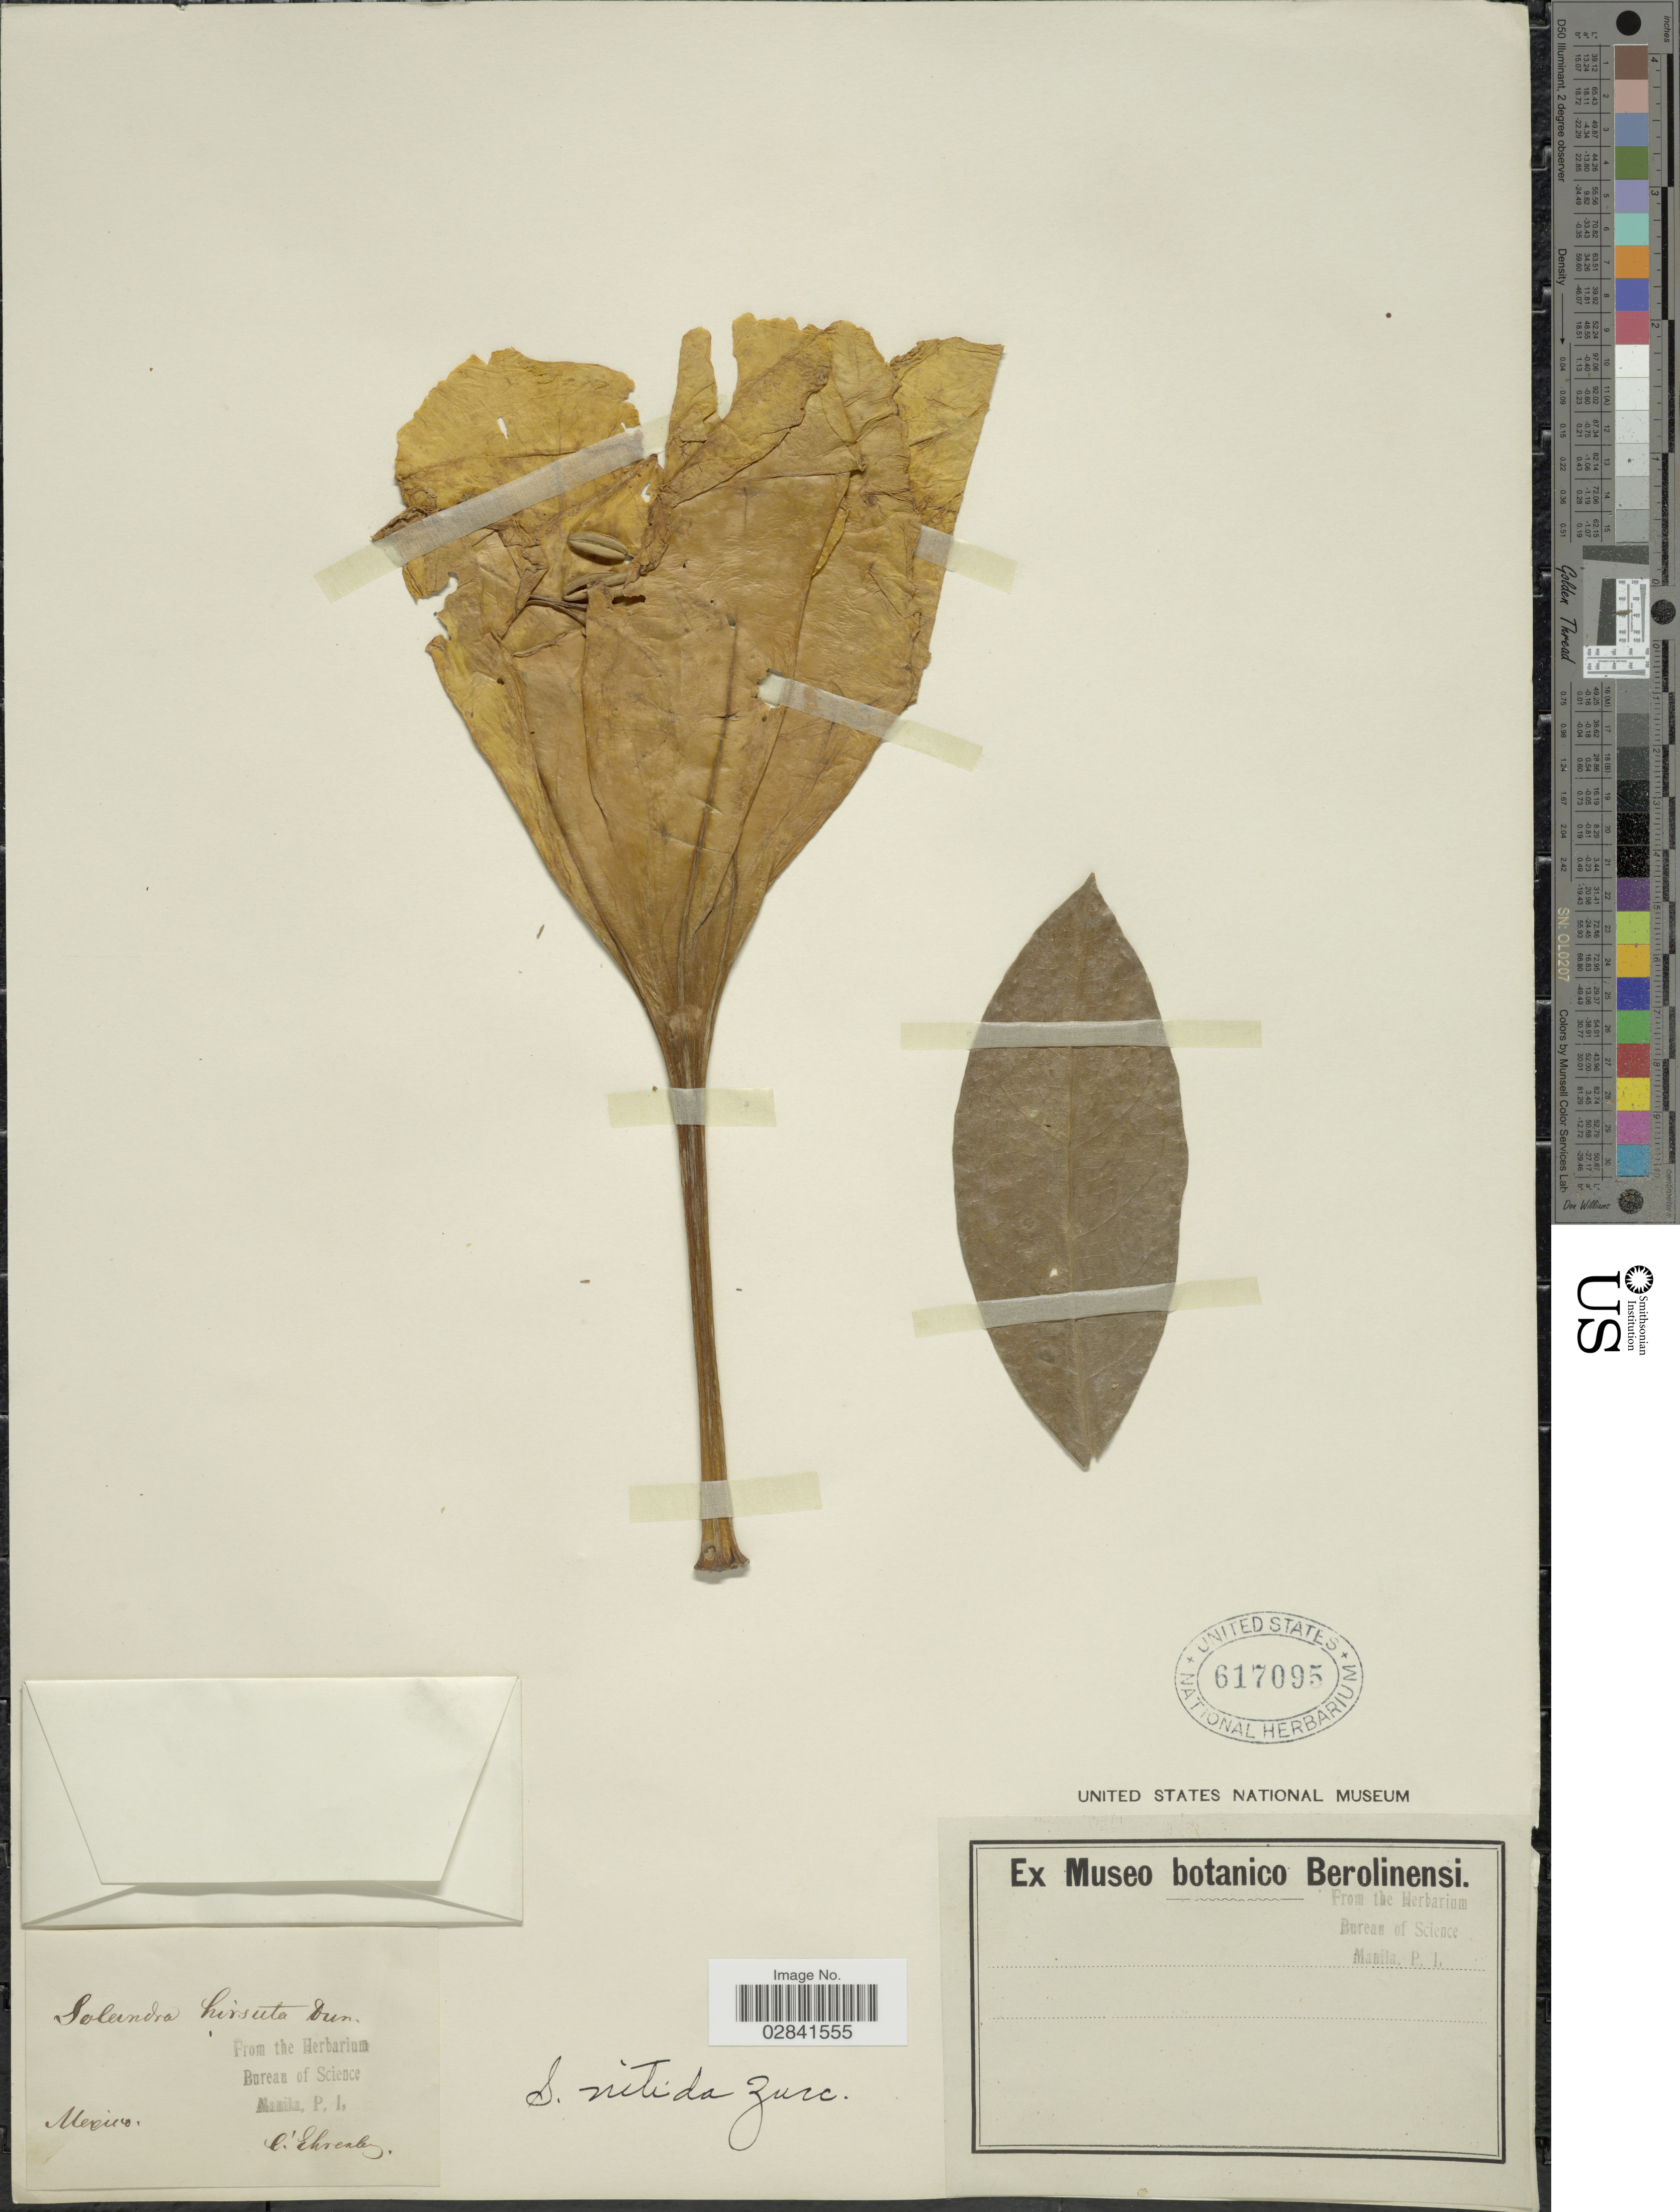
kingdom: Plantae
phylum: Tracheophyta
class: Magnoliopsida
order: Solanales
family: Solanaceae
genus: Solandra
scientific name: Solandra maxima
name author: (Sessé & Moc.) P.S. Green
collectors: C. G. Ehrenberg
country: Mexico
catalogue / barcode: US 617095